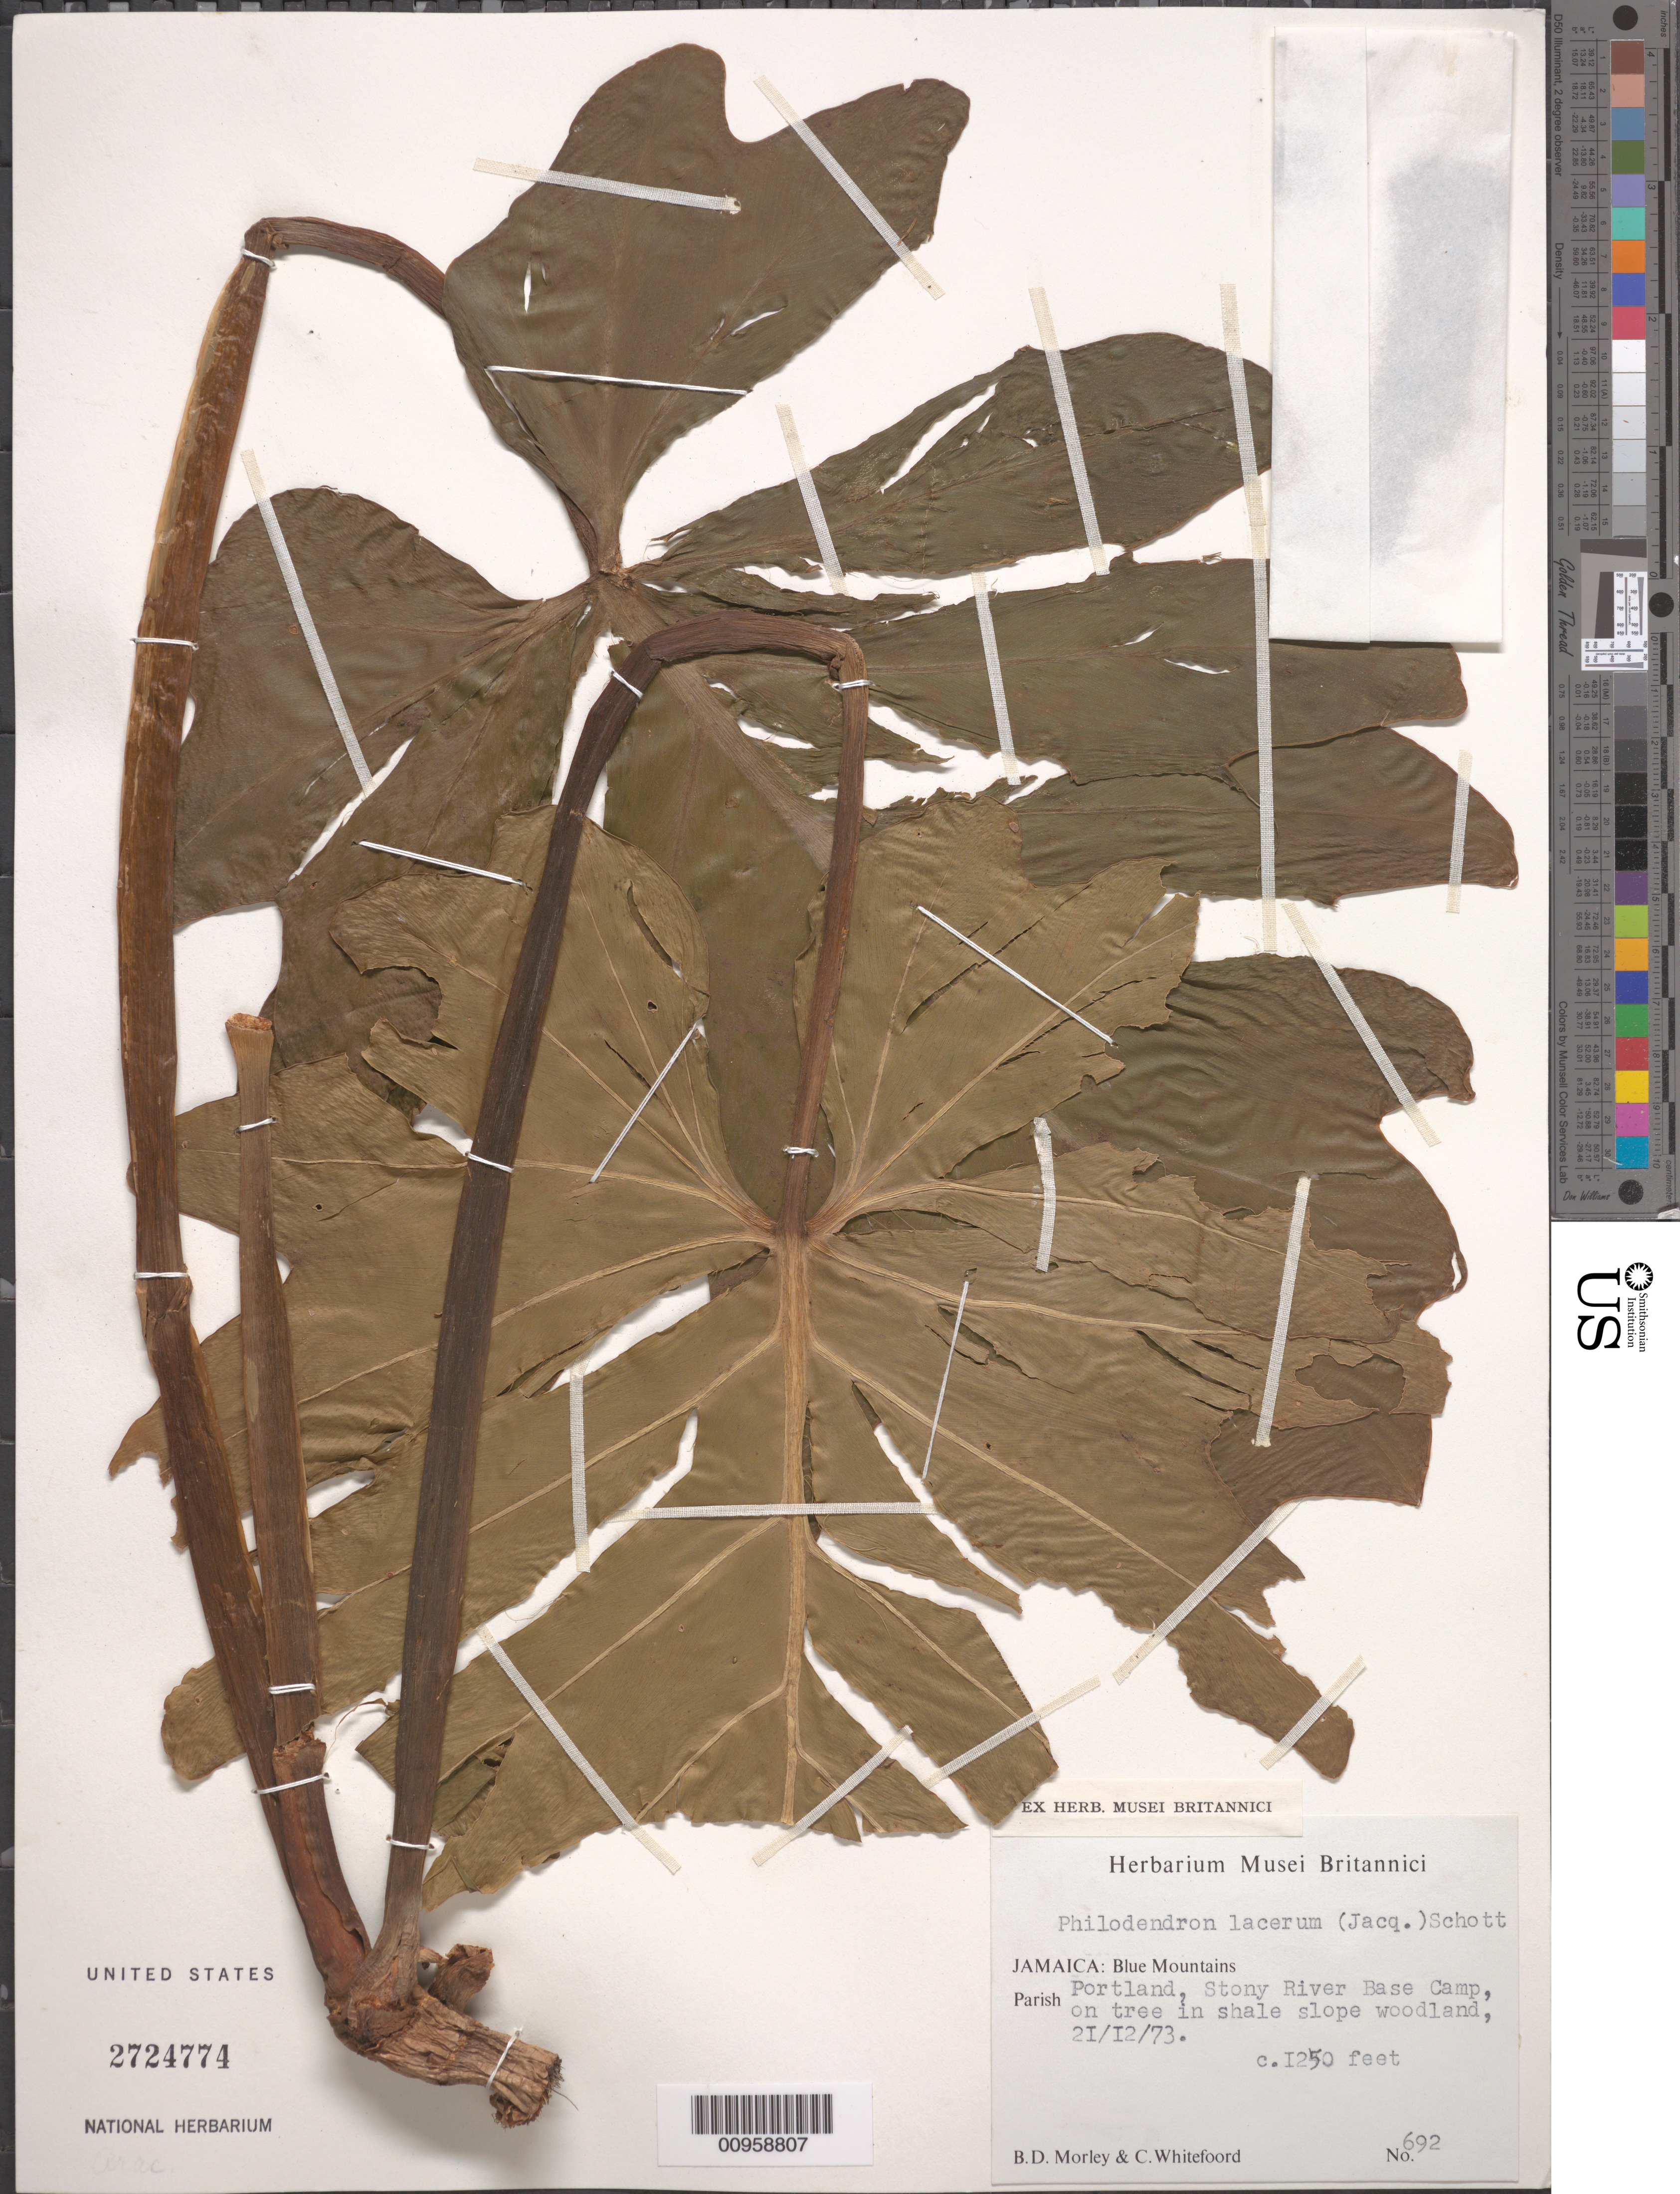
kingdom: Plantae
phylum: Tracheophyta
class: Liliopsida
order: Alismatales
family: Araceae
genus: Philodendron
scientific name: Philodendron lacerum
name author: (Jacq.) Schott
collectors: B. D. Morley & C. Whitefoord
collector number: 692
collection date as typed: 21 Dec 1973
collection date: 1973-12-21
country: Jamaica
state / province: Portland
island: Jamaica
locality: Blue Mountains, Stony River Base Camp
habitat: On tree in shale slope woodland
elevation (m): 381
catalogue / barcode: US 2724774